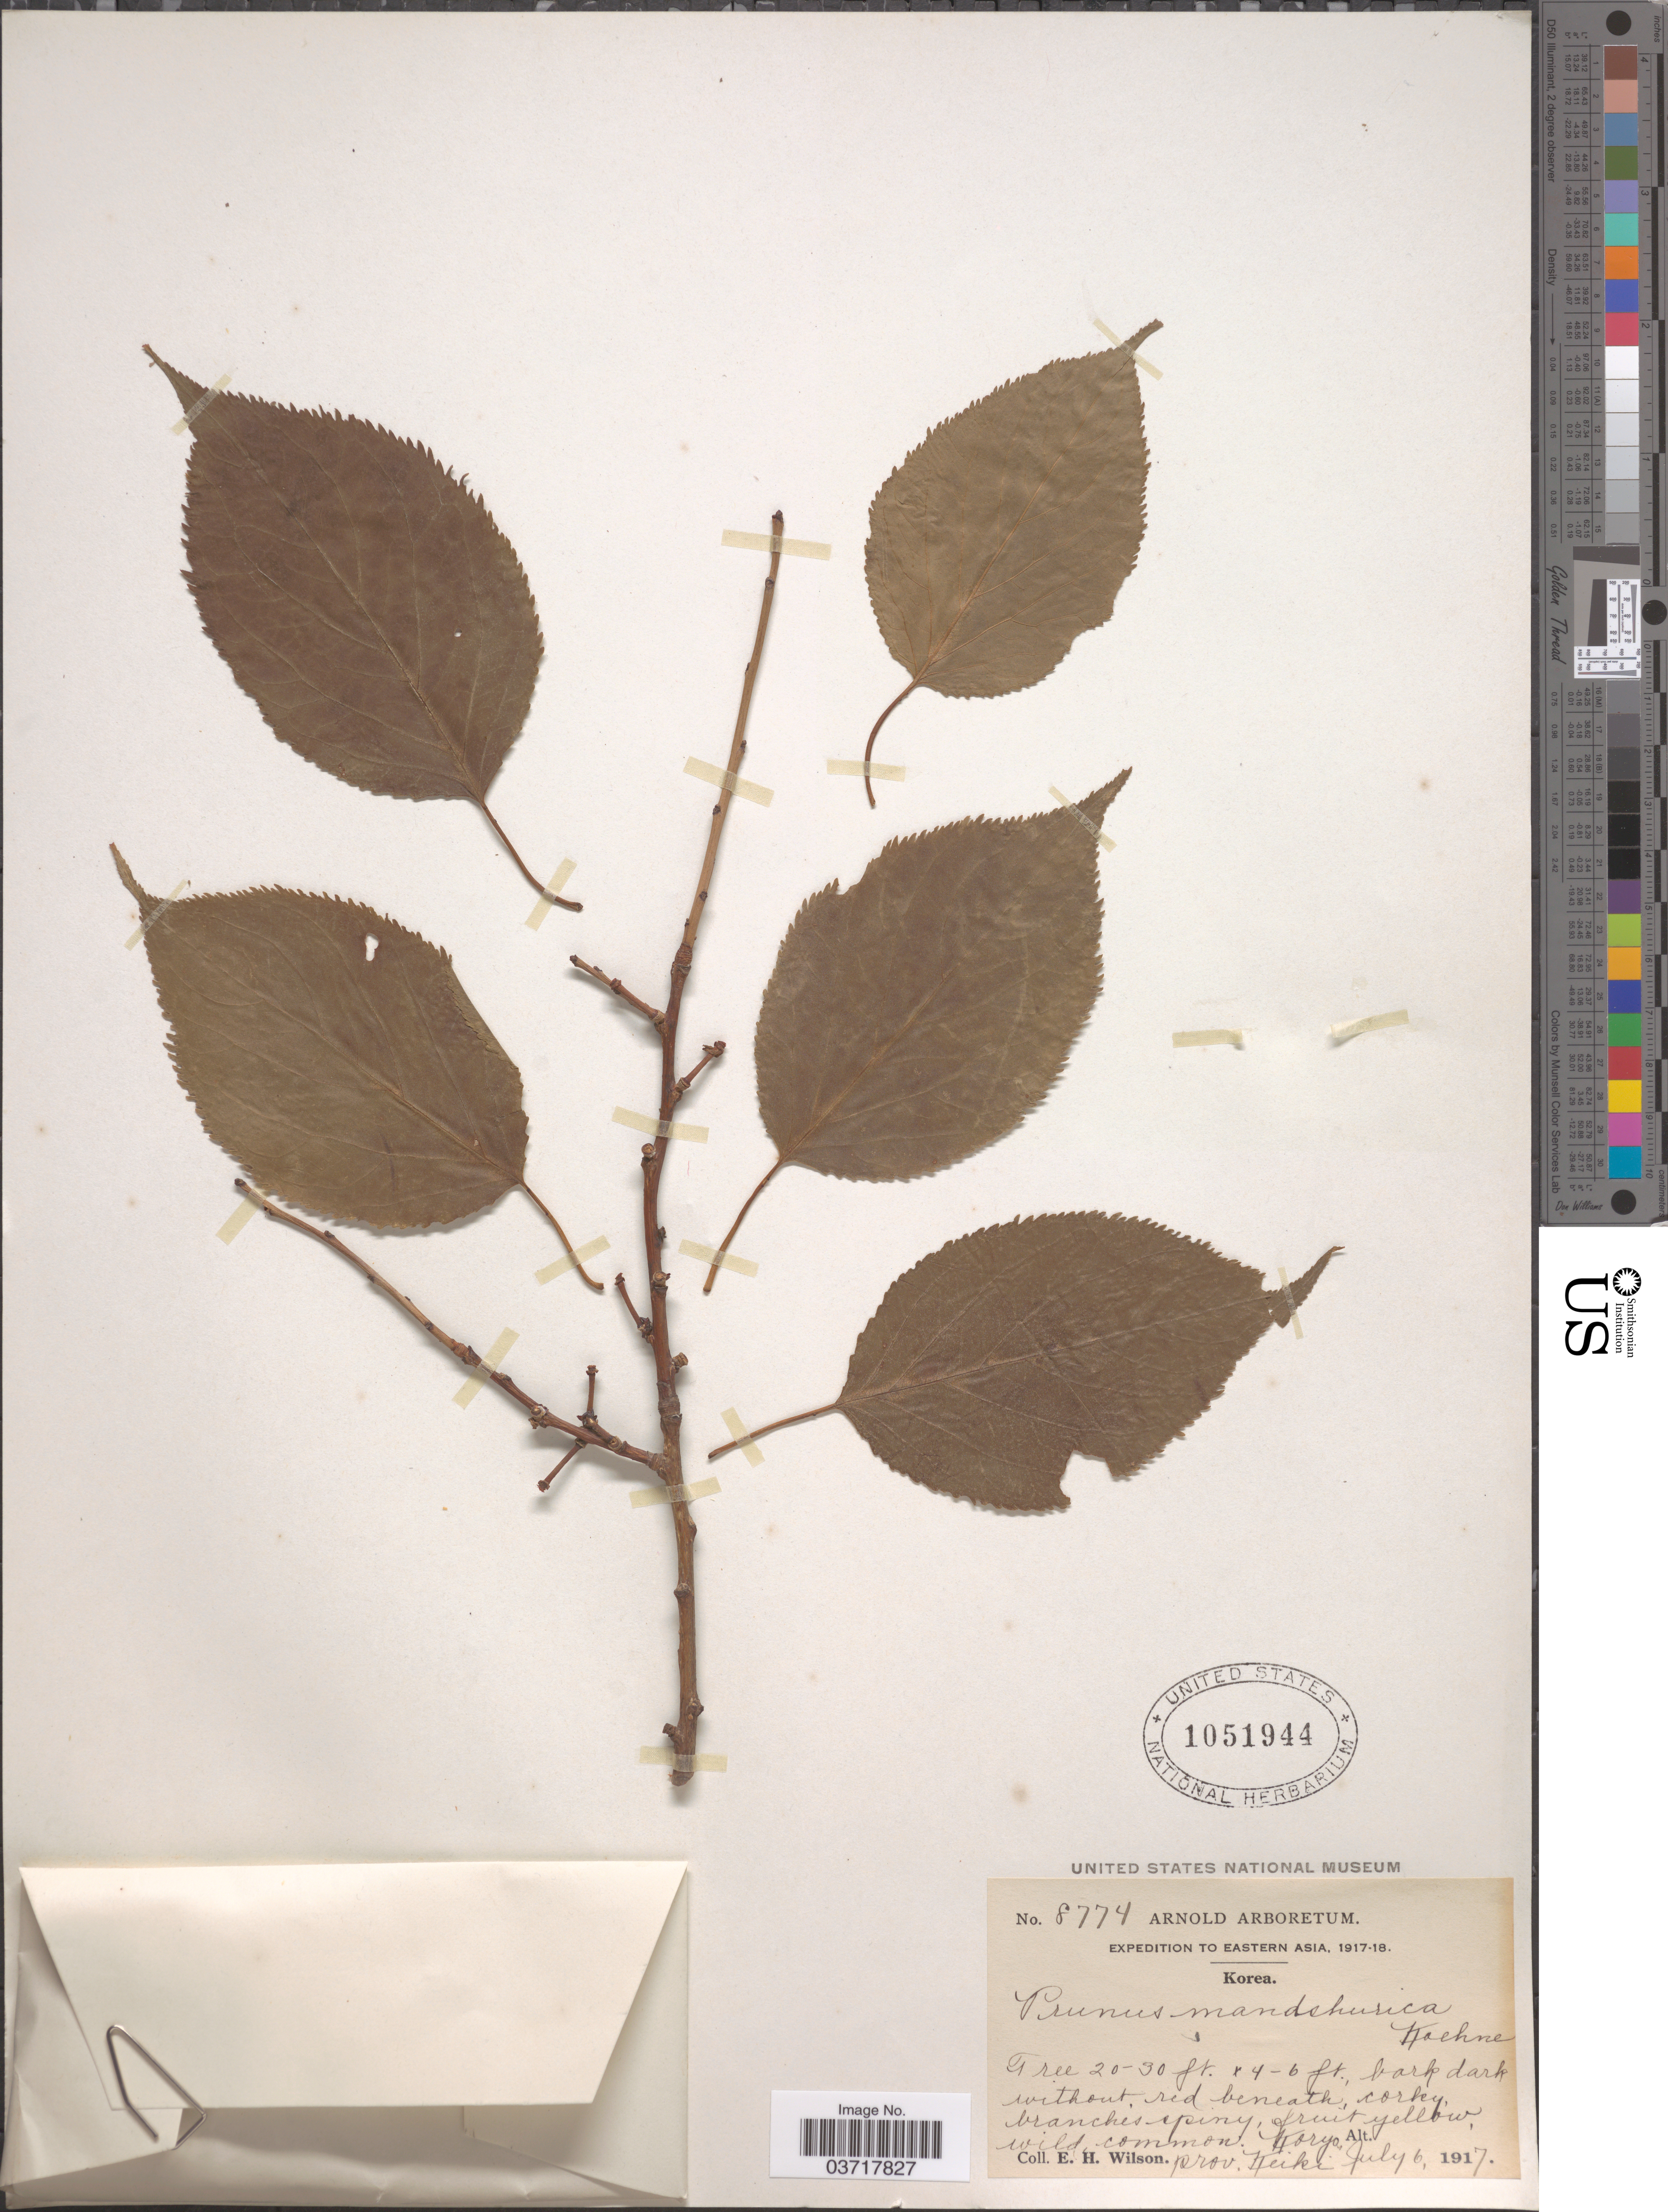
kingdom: Plantae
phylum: Tracheophyta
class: Magnoliopsida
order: Rosales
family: Rosaceae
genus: Prunus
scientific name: Prunus mandshurica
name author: (Maxim.) Koehne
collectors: E. Wilson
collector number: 8774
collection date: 1917-07-06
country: South Korea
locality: Koryo, prov. Keiki.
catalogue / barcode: US 1051944